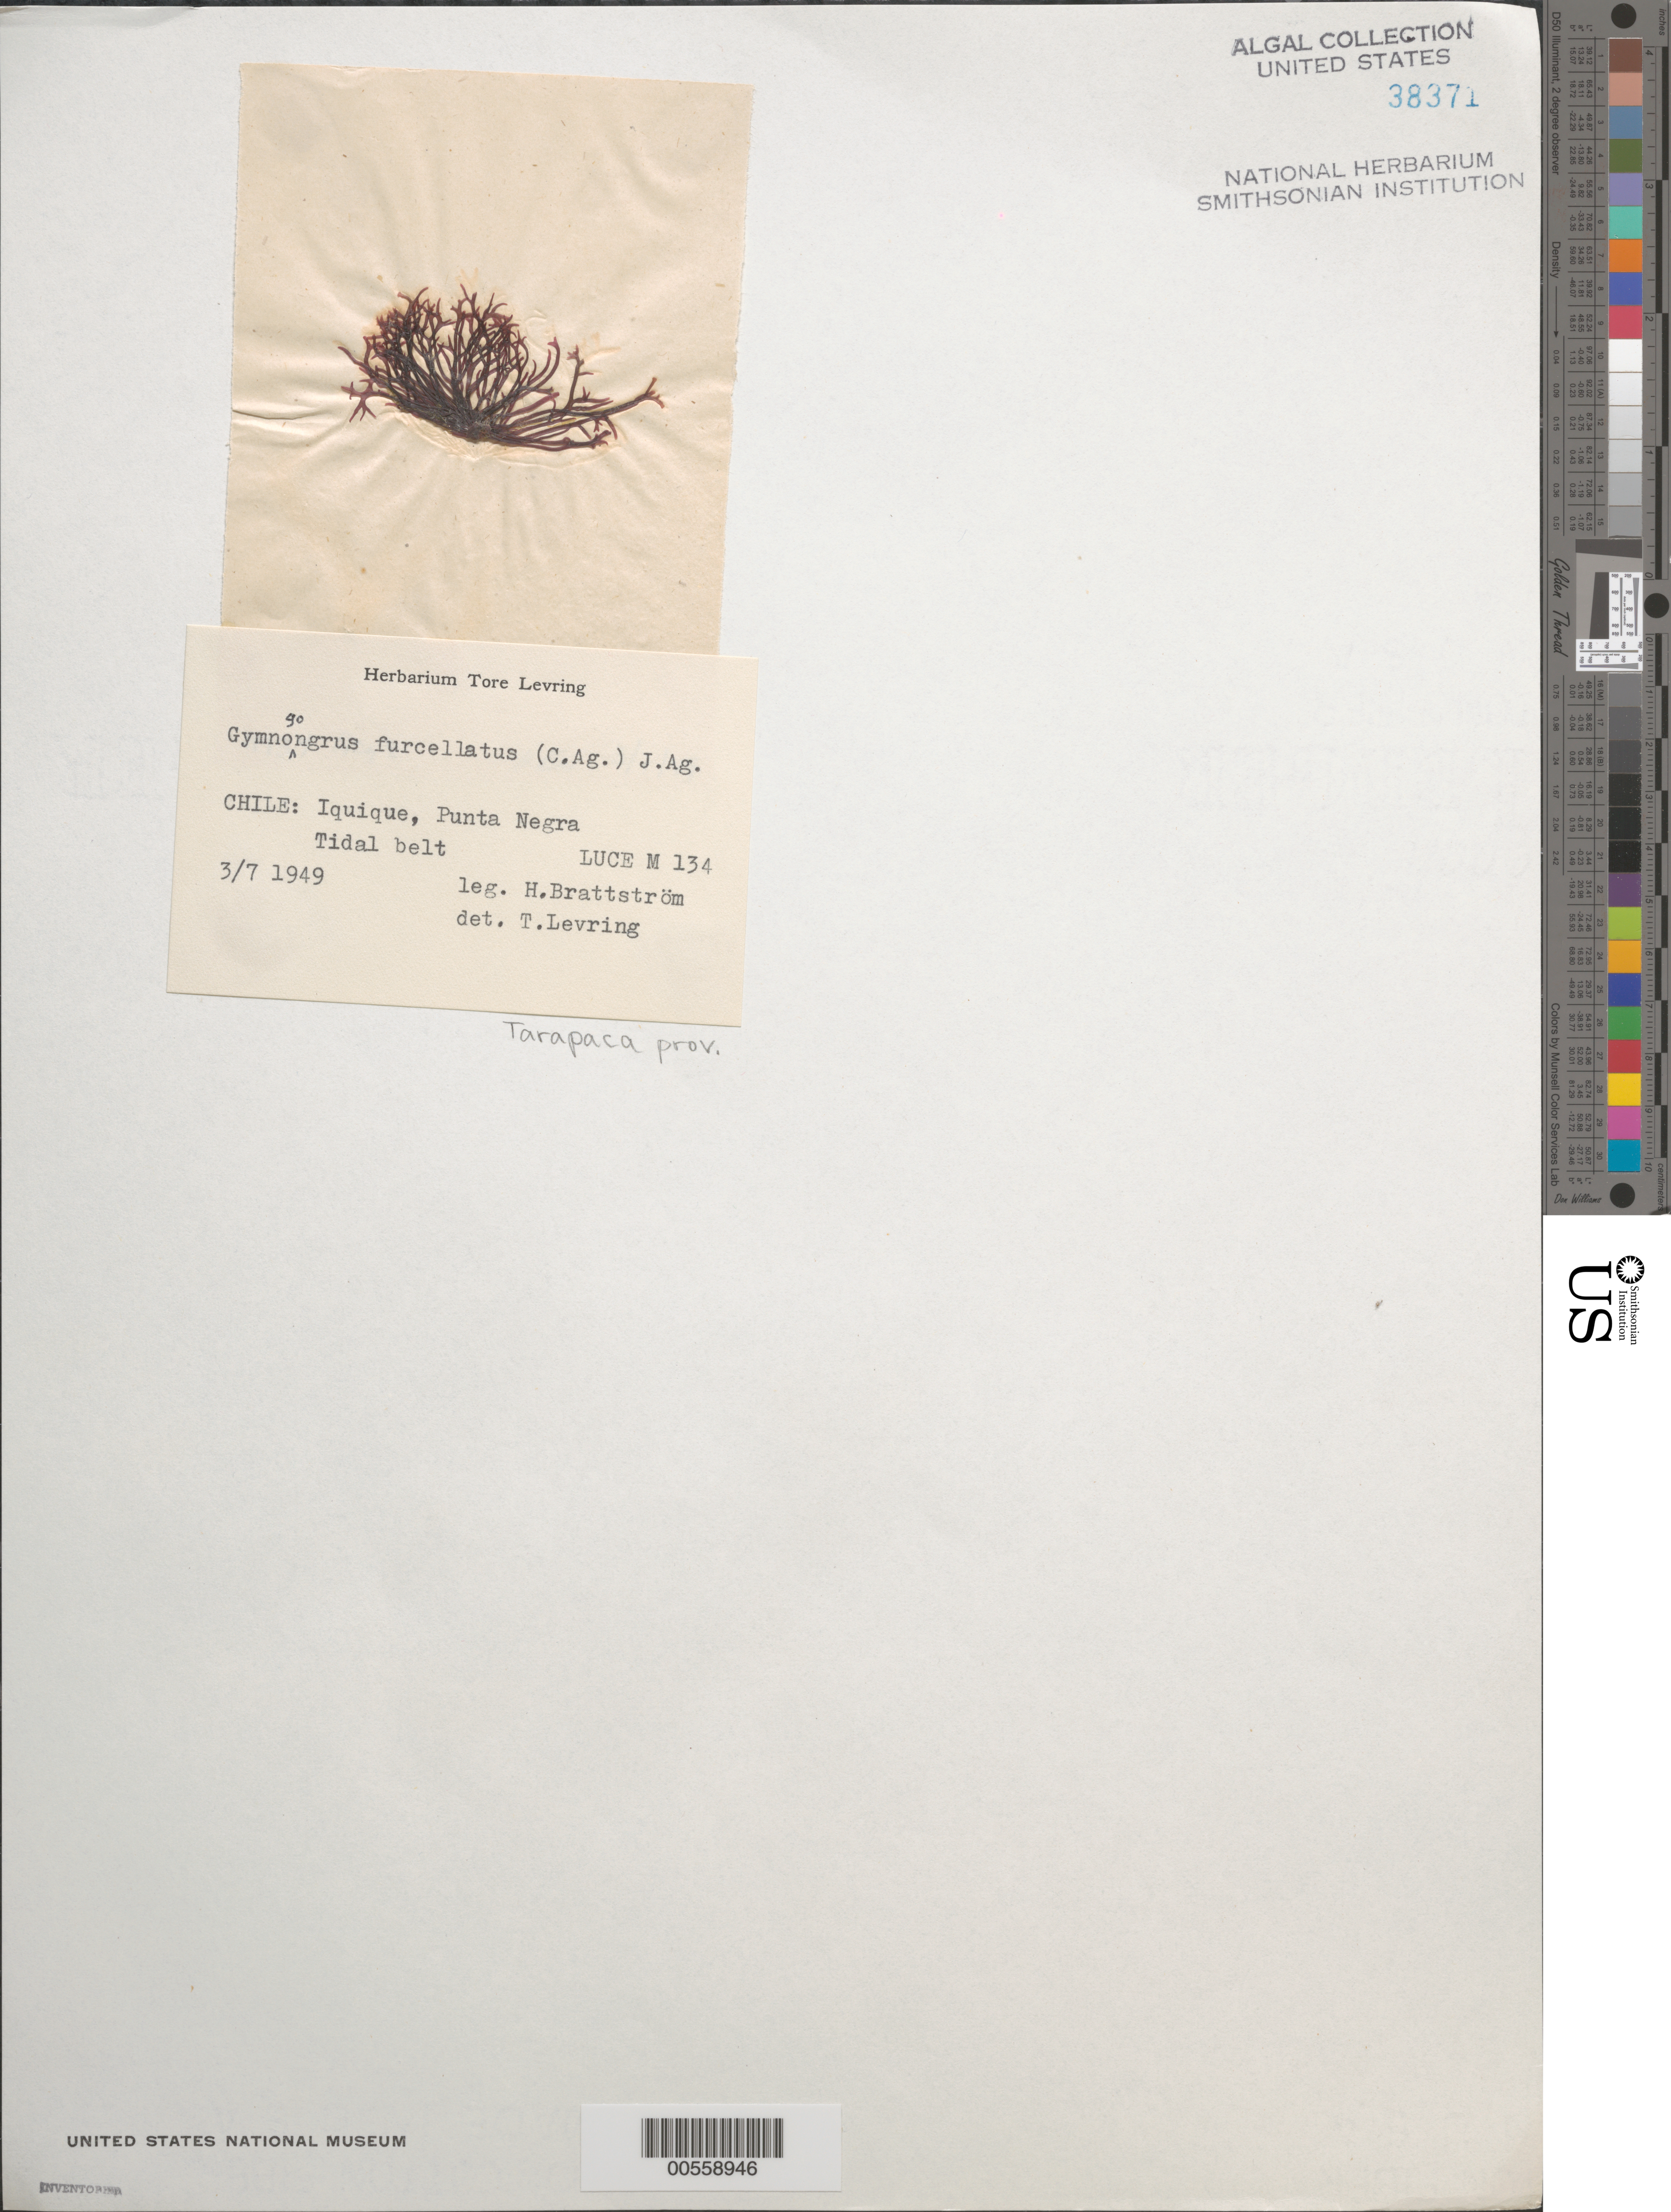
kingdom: Plantae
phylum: Rhodophyta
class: Florideophyceae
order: Gigartinales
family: Phyllophoraceae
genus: Gymnogongrus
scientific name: Gymnogongrus furcellatus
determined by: Levring, T.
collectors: H. Brattstrom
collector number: Luce M 134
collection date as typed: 03 Jul 1949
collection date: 1949-07-03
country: Chile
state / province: Tarapacá (I)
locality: Punta negra, iquique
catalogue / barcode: US 38371